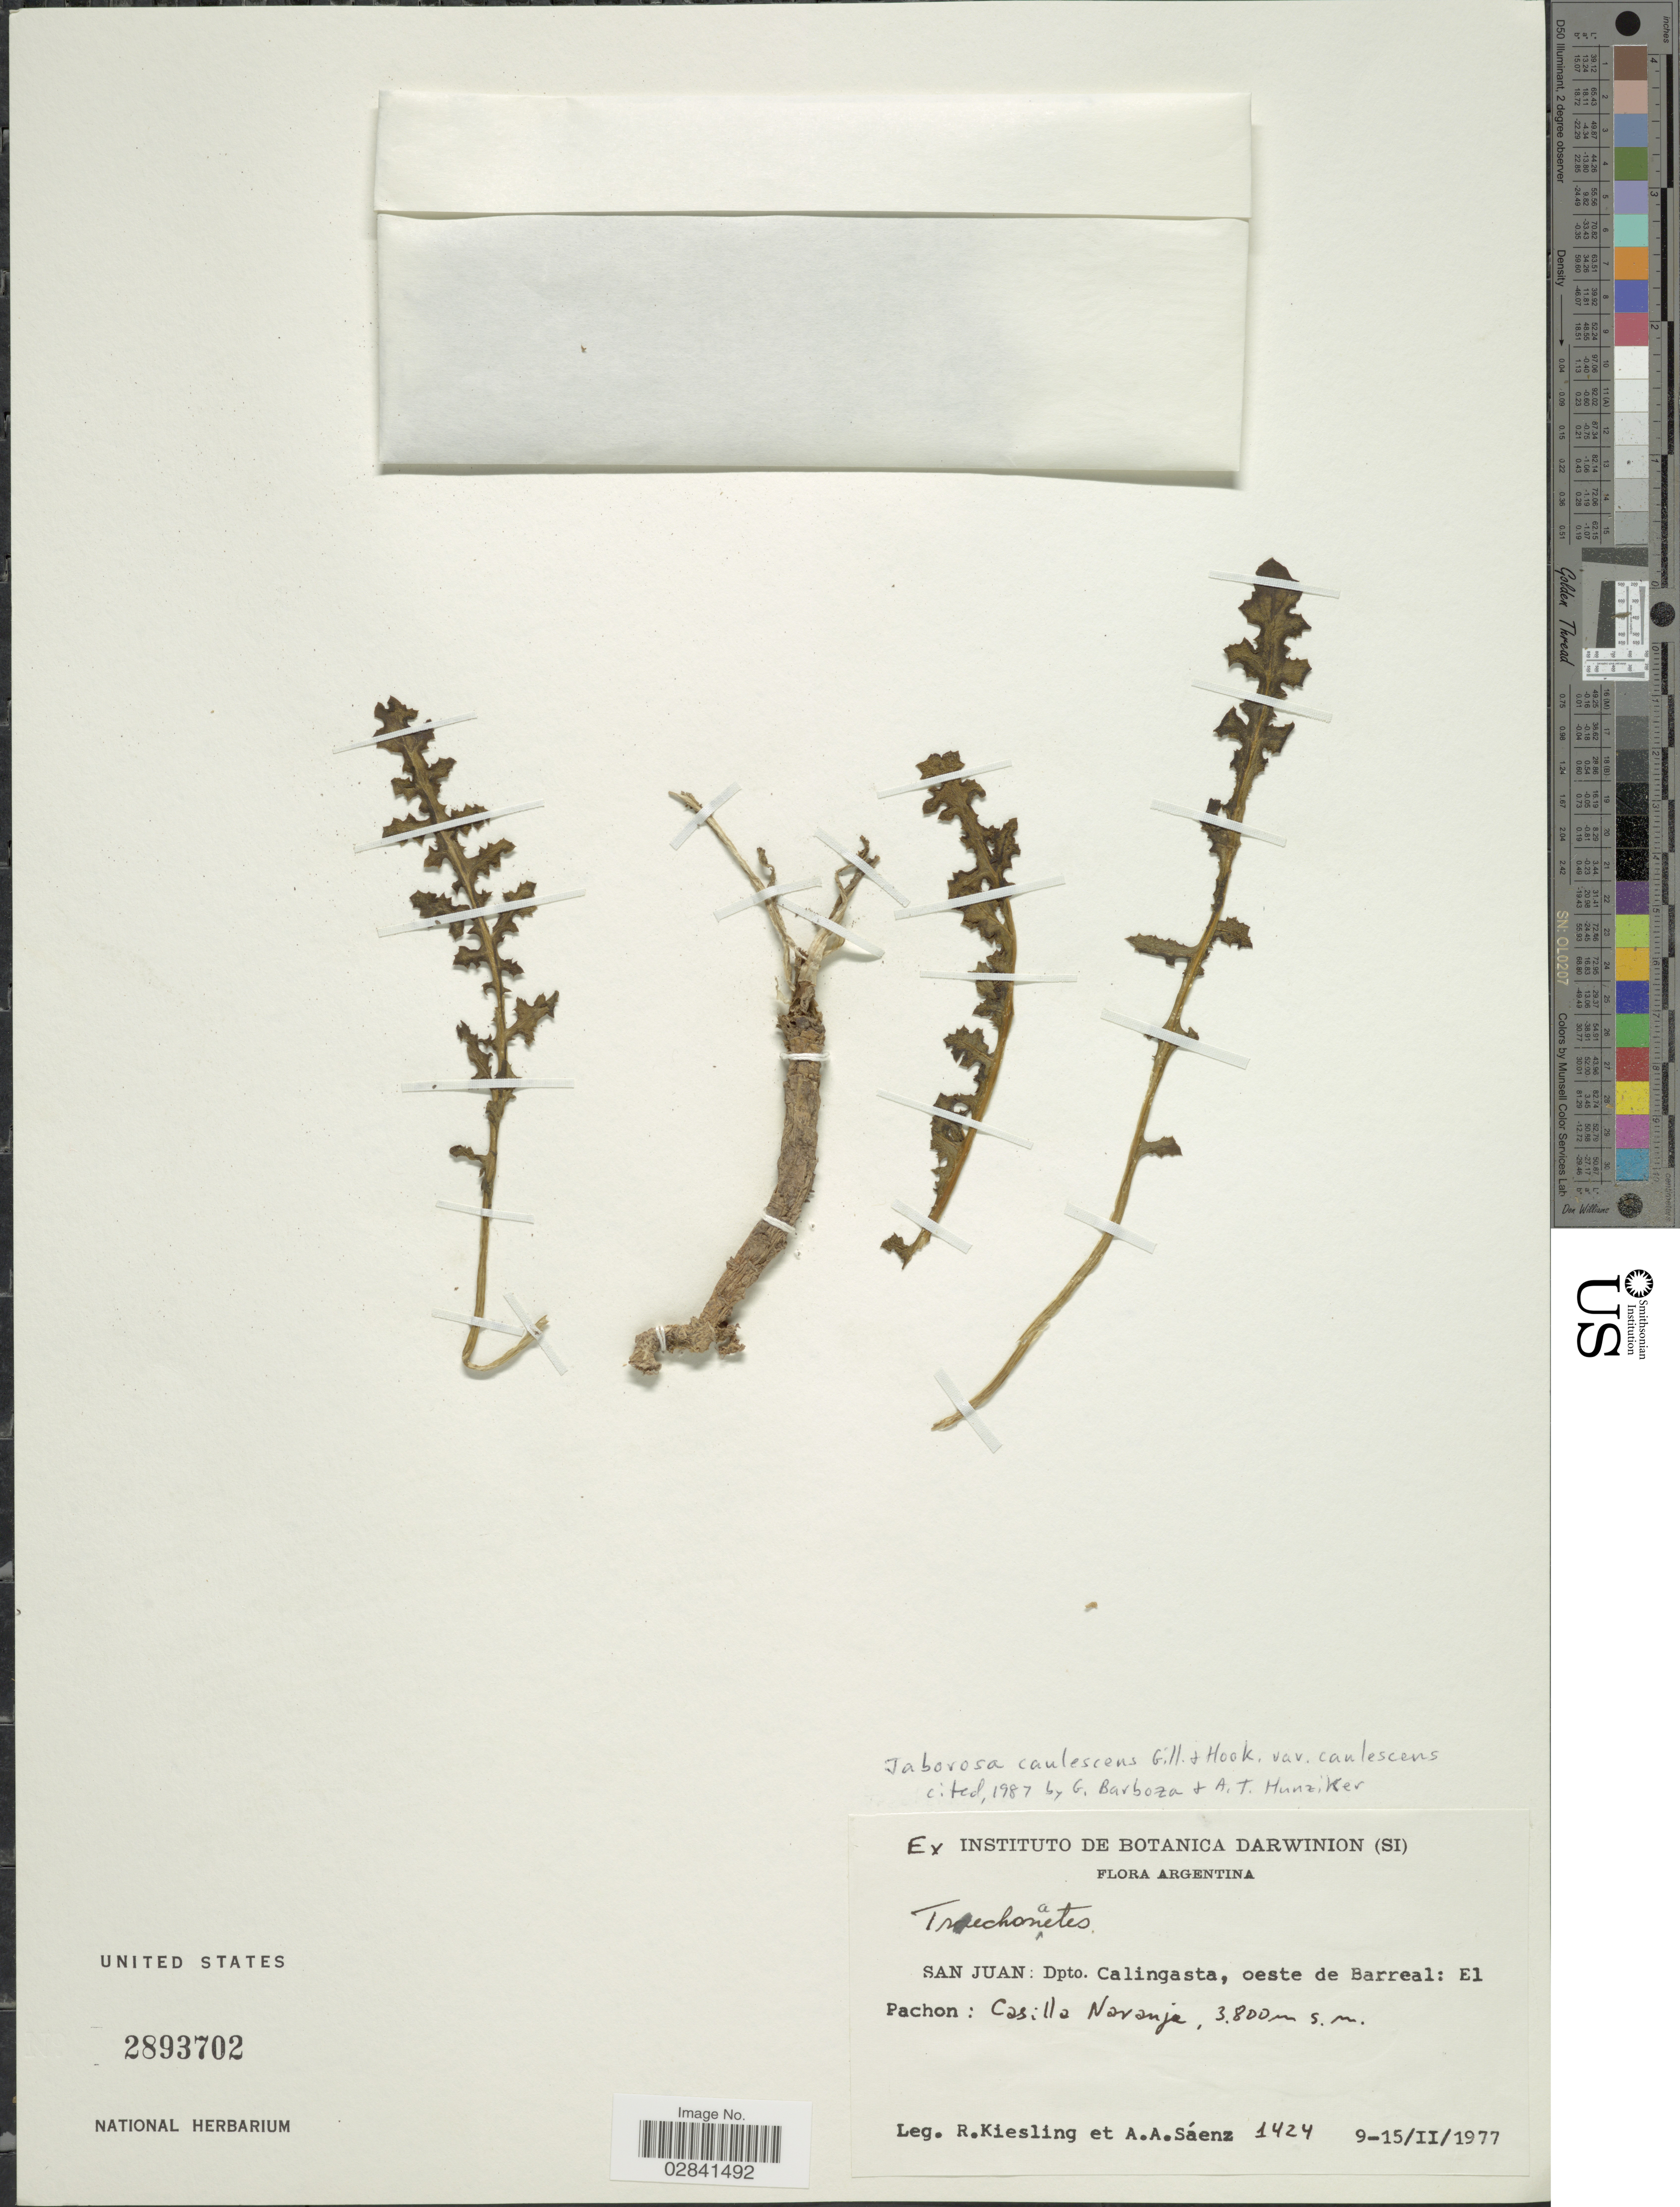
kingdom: Plantae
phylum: Tracheophyta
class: Magnoliopsida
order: Solanales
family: Solanaceae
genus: Jaborosa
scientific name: Jaborosa caulescens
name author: Gillies & Hook.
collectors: R. Kiesling & A. A. Saenz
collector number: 1424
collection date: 1977-02-09/1977-02-15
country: Argentina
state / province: San Juan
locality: Dpto. Calingasta, oeste de Barreal: El Pachon: Casilla Naranja.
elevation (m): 3800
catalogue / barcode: US 2893702